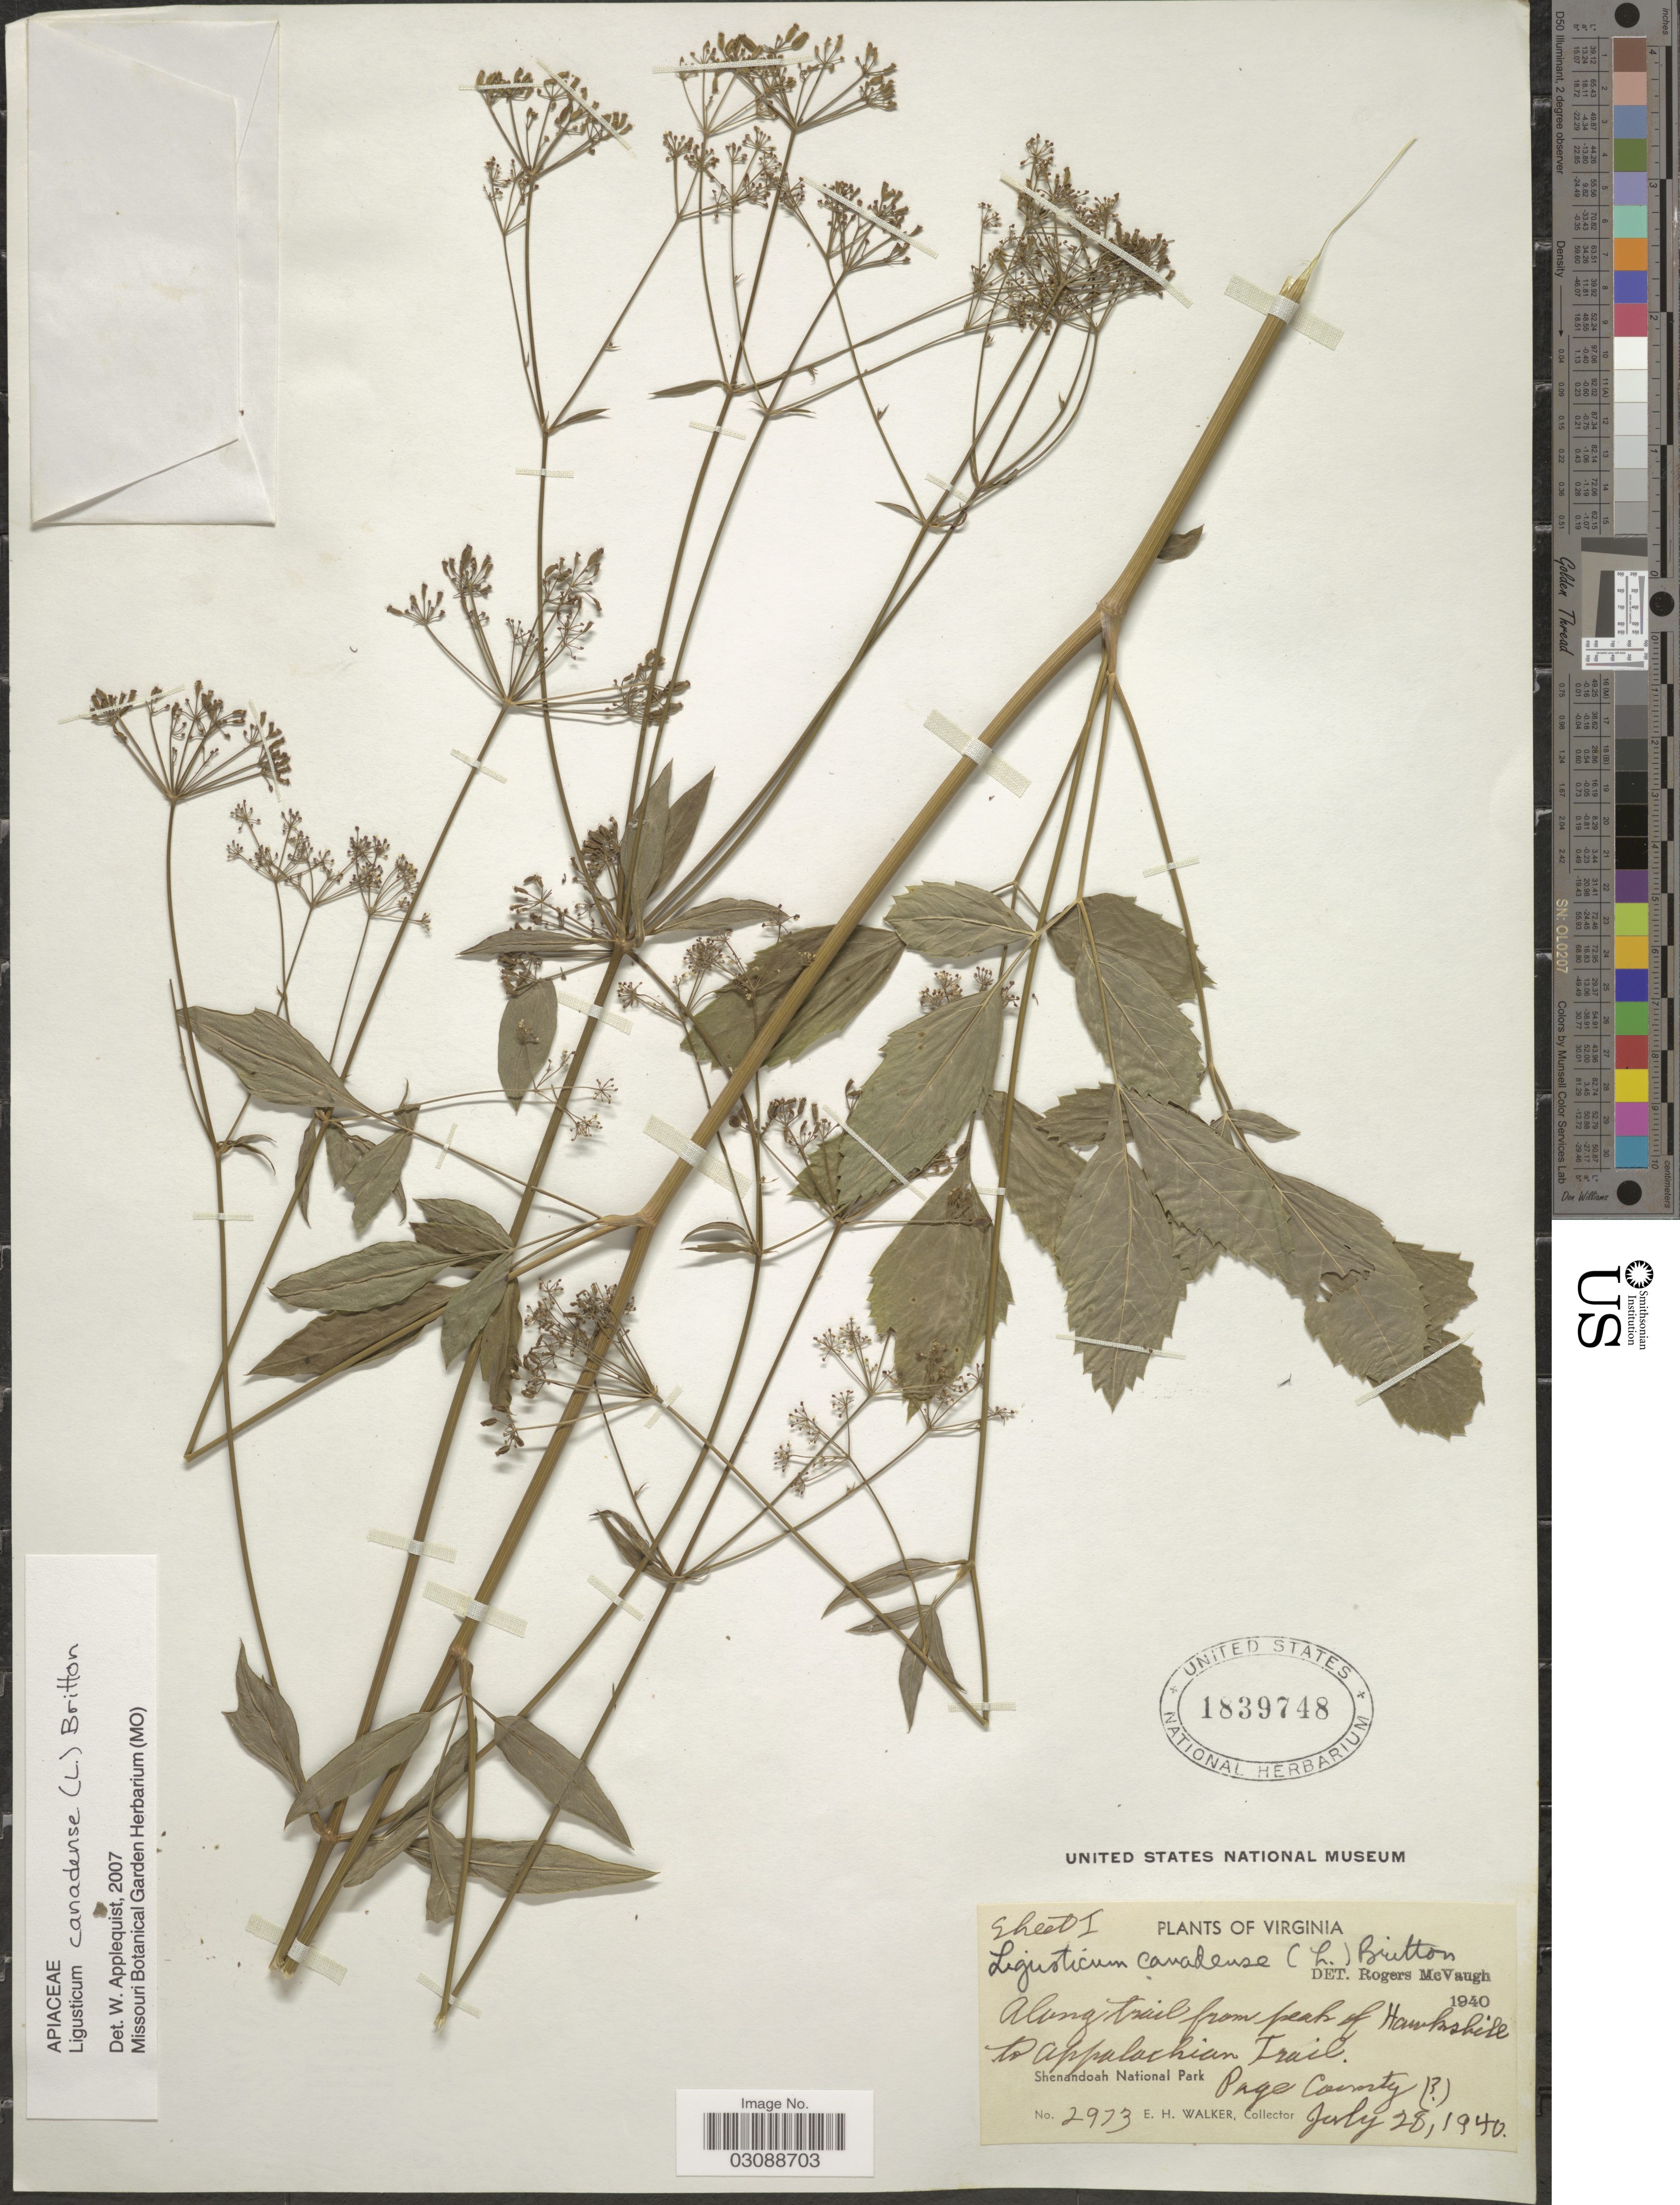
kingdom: Plantae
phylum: Tracheophyta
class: Magnoliopsida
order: Apiales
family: Apiaceae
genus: Ligusticum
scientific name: Ligusticum canadense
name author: (L.) Britton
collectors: E. H. Walker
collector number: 2973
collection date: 1940-07-28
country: United States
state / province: Virginia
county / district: Page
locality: Along trail from hamshill Peak to Appalachian Trail. Shenandoah National Park. Page County.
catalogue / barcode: US 1839748